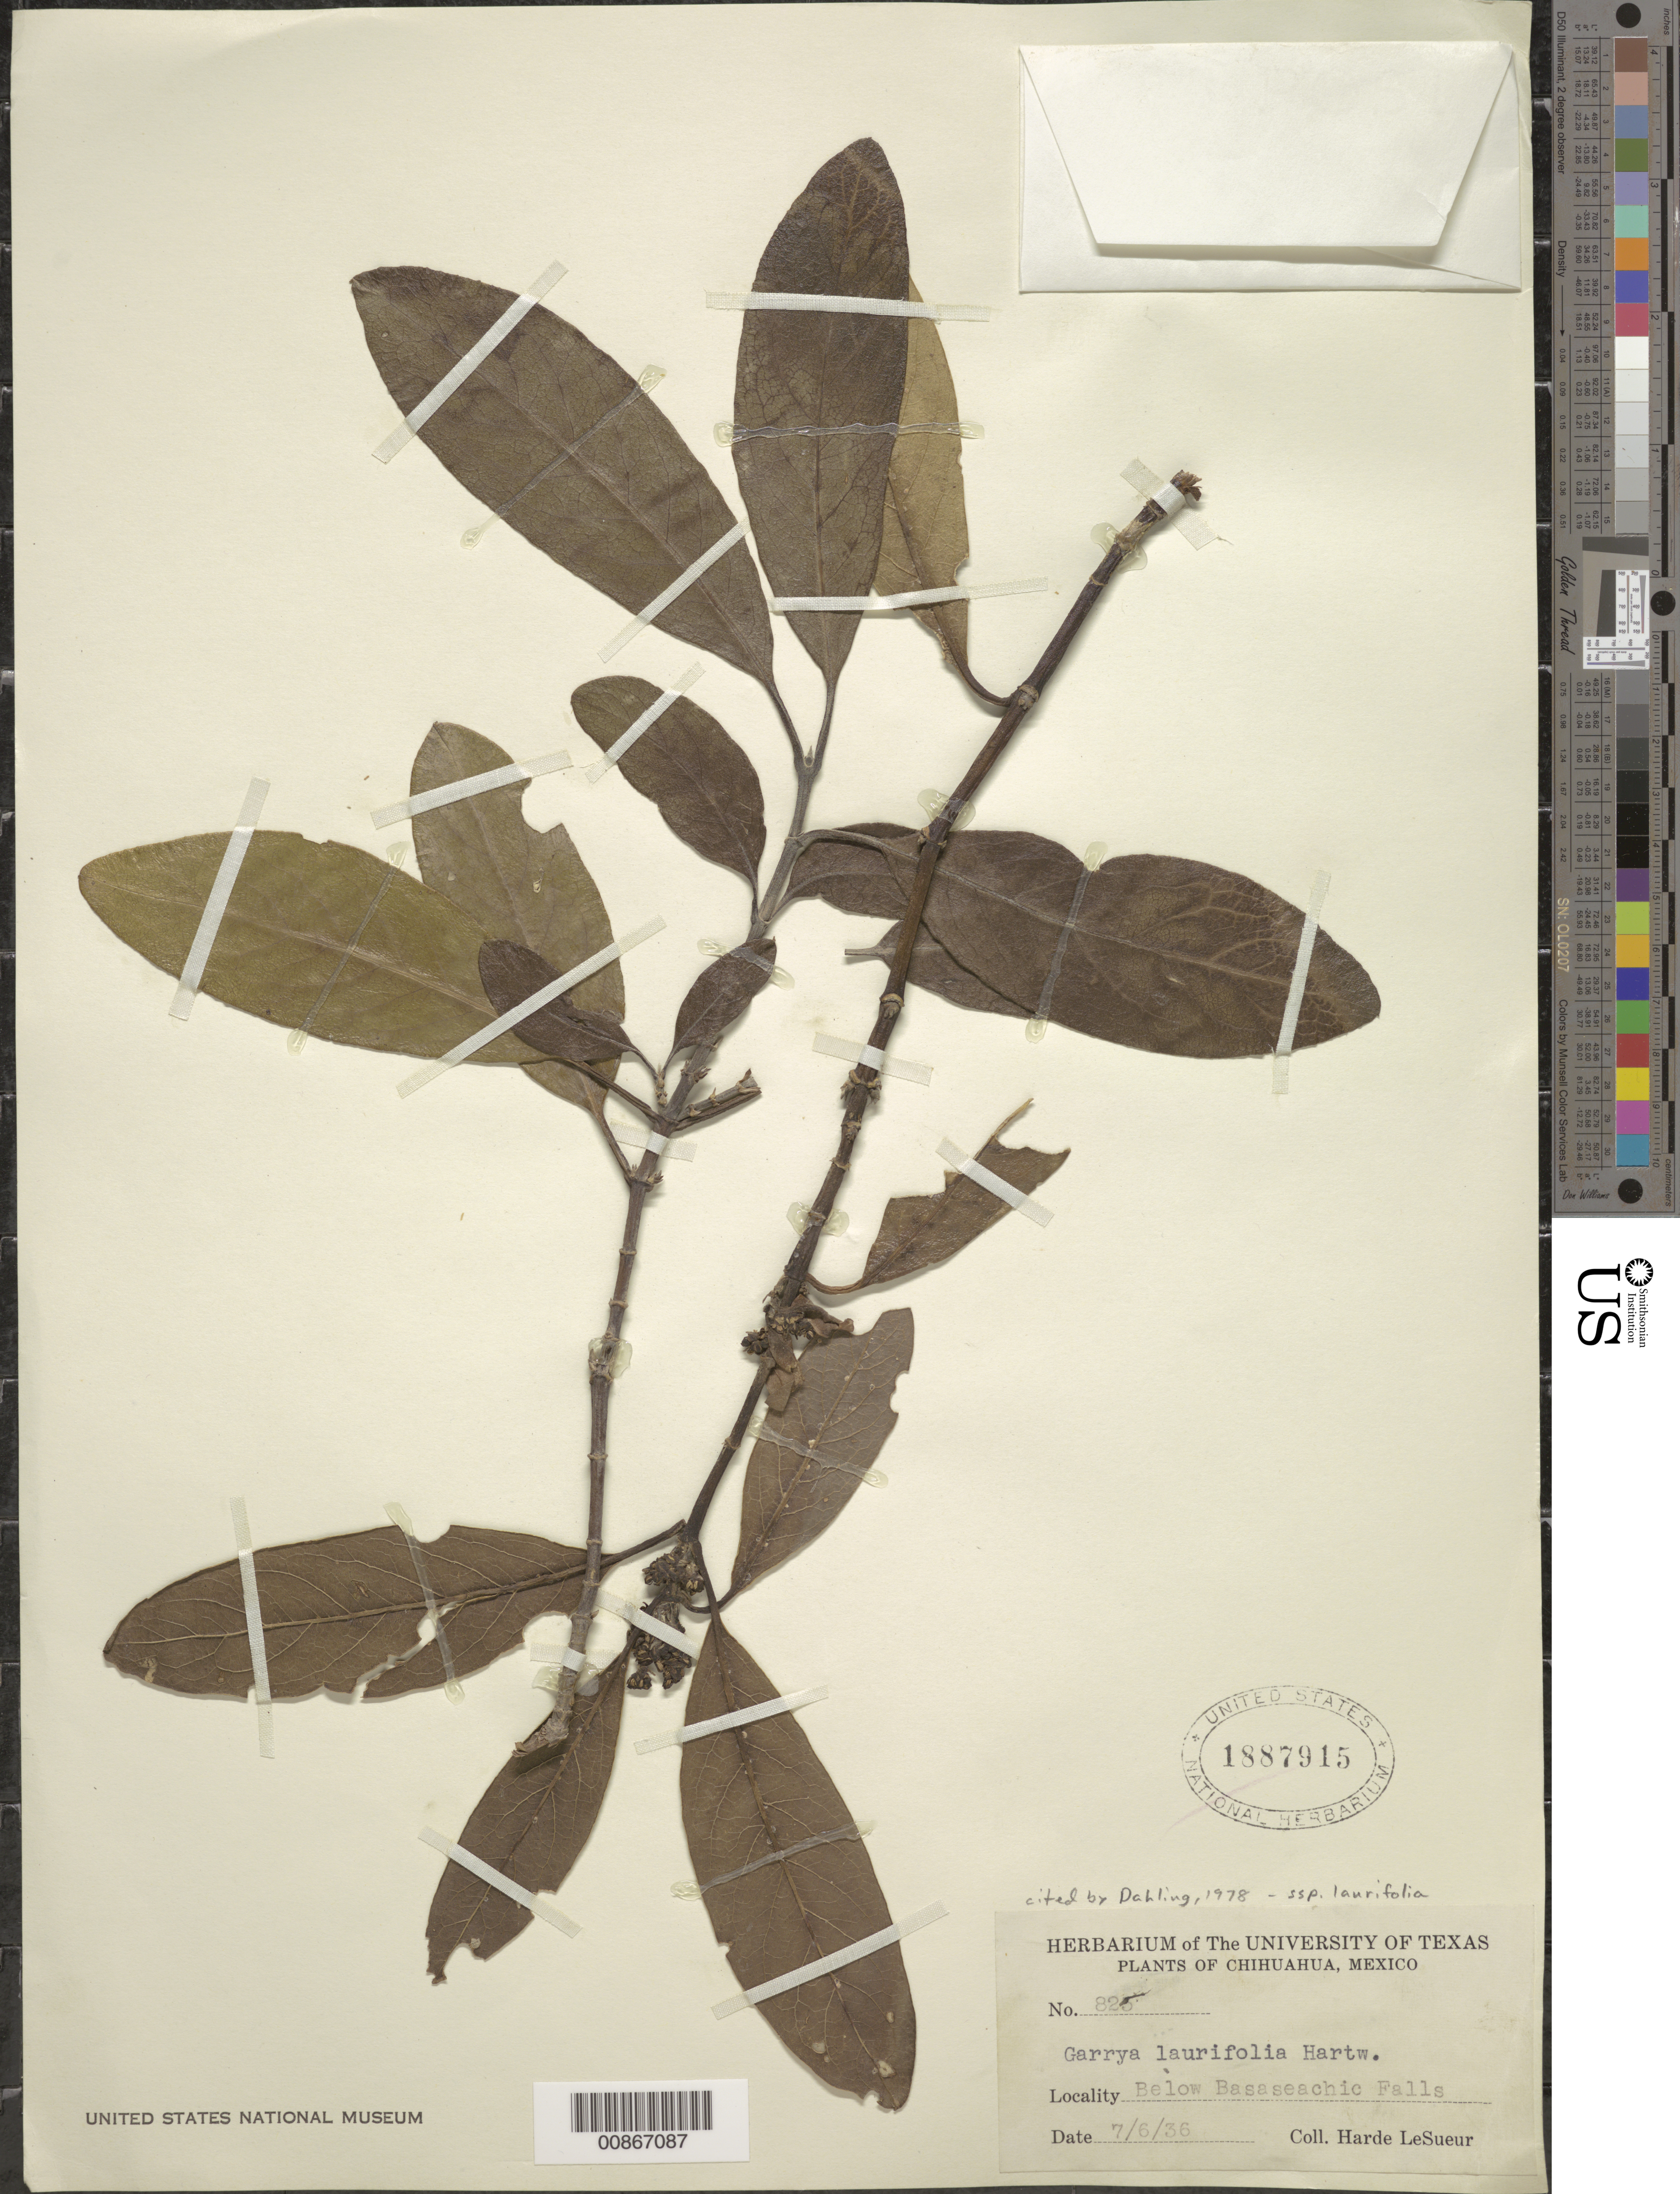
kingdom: Plantae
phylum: Tracheophyta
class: Magnoliopsida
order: Garryales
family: Garryaceae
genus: Garrya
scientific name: Garrya laurifolia subsp. laurifolia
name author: Hartw. ex Benth.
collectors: D. H. LeSueur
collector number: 825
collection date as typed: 06 Jul 1936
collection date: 1936-07-06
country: Mexico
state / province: Chihuahua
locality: Below Basaseachic Falls.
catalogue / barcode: US 1887915